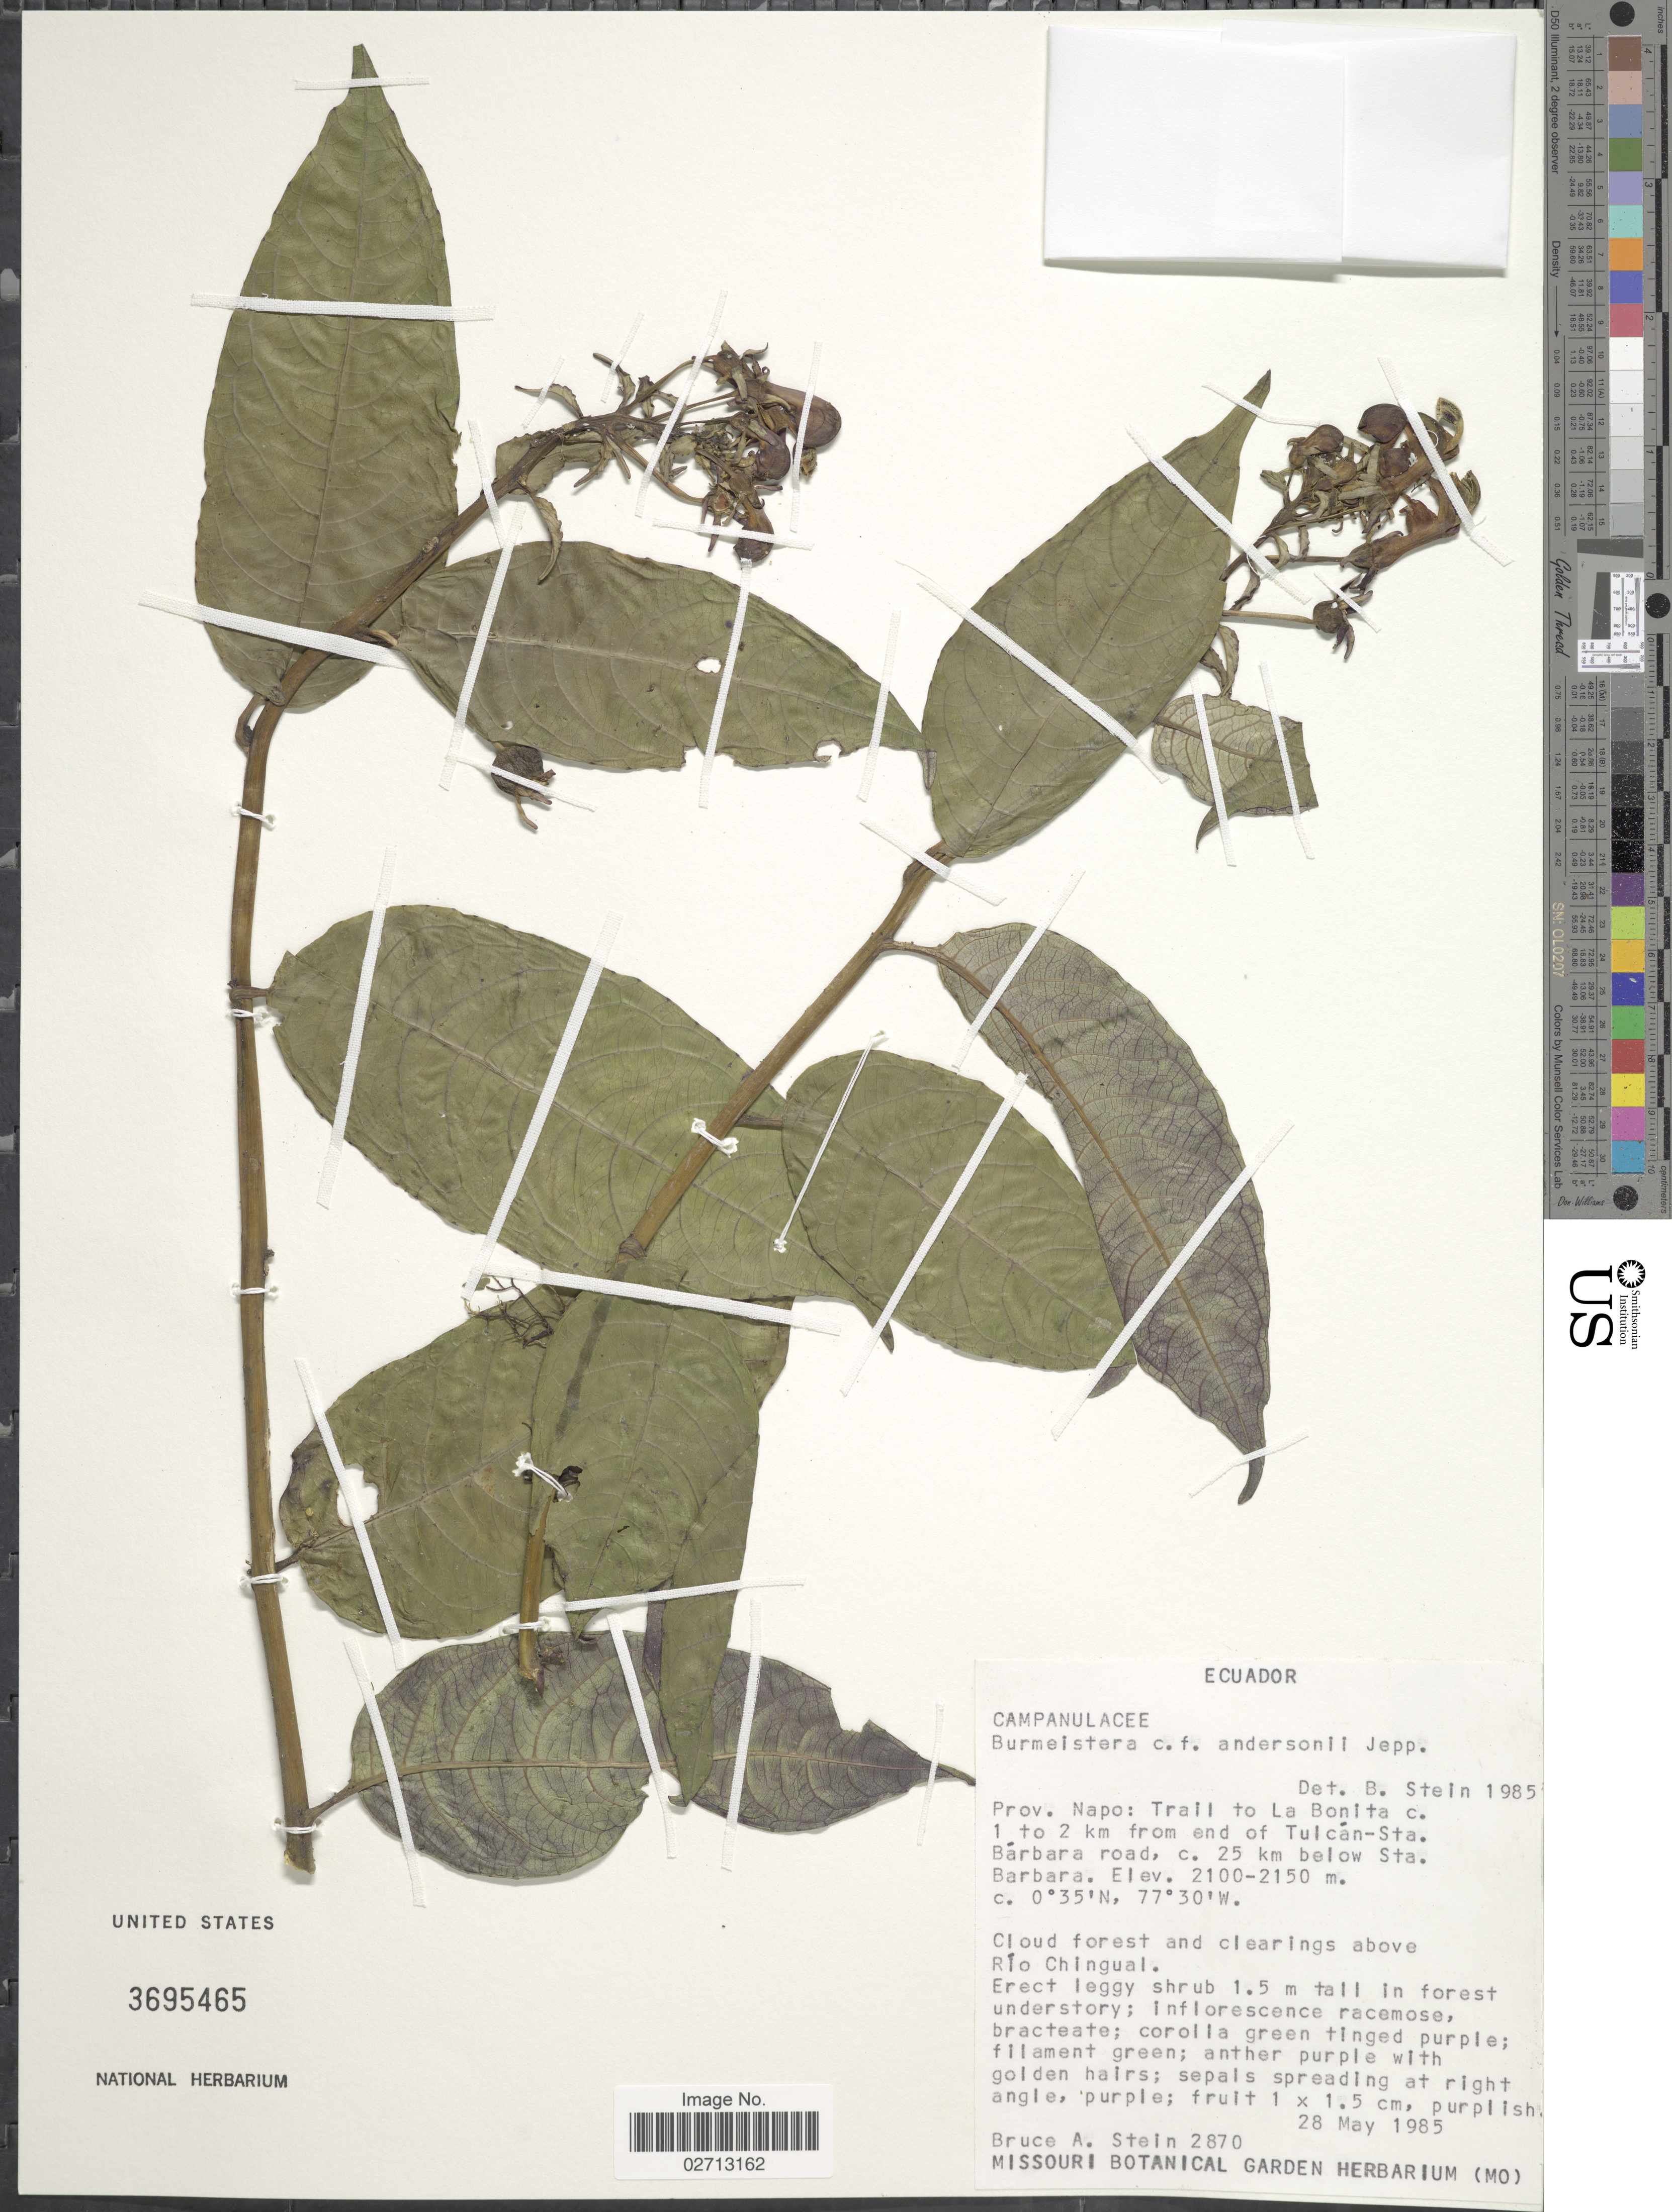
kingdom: Plantae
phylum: Tracheophyta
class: Magnoliopsida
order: Asterales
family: Campanulaceae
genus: Burmeistera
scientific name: Burmeistera anderssonii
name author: Jeppesen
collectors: B. A. Stein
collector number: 2870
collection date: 1985-05-28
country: Ecuador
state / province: Napo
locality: Trail to La Bonita c. 1 to 2 km from end of Tulcan-Sta. Barbara road, c. 25 km below Sta. Barbara.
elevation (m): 2100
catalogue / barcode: US 3695465